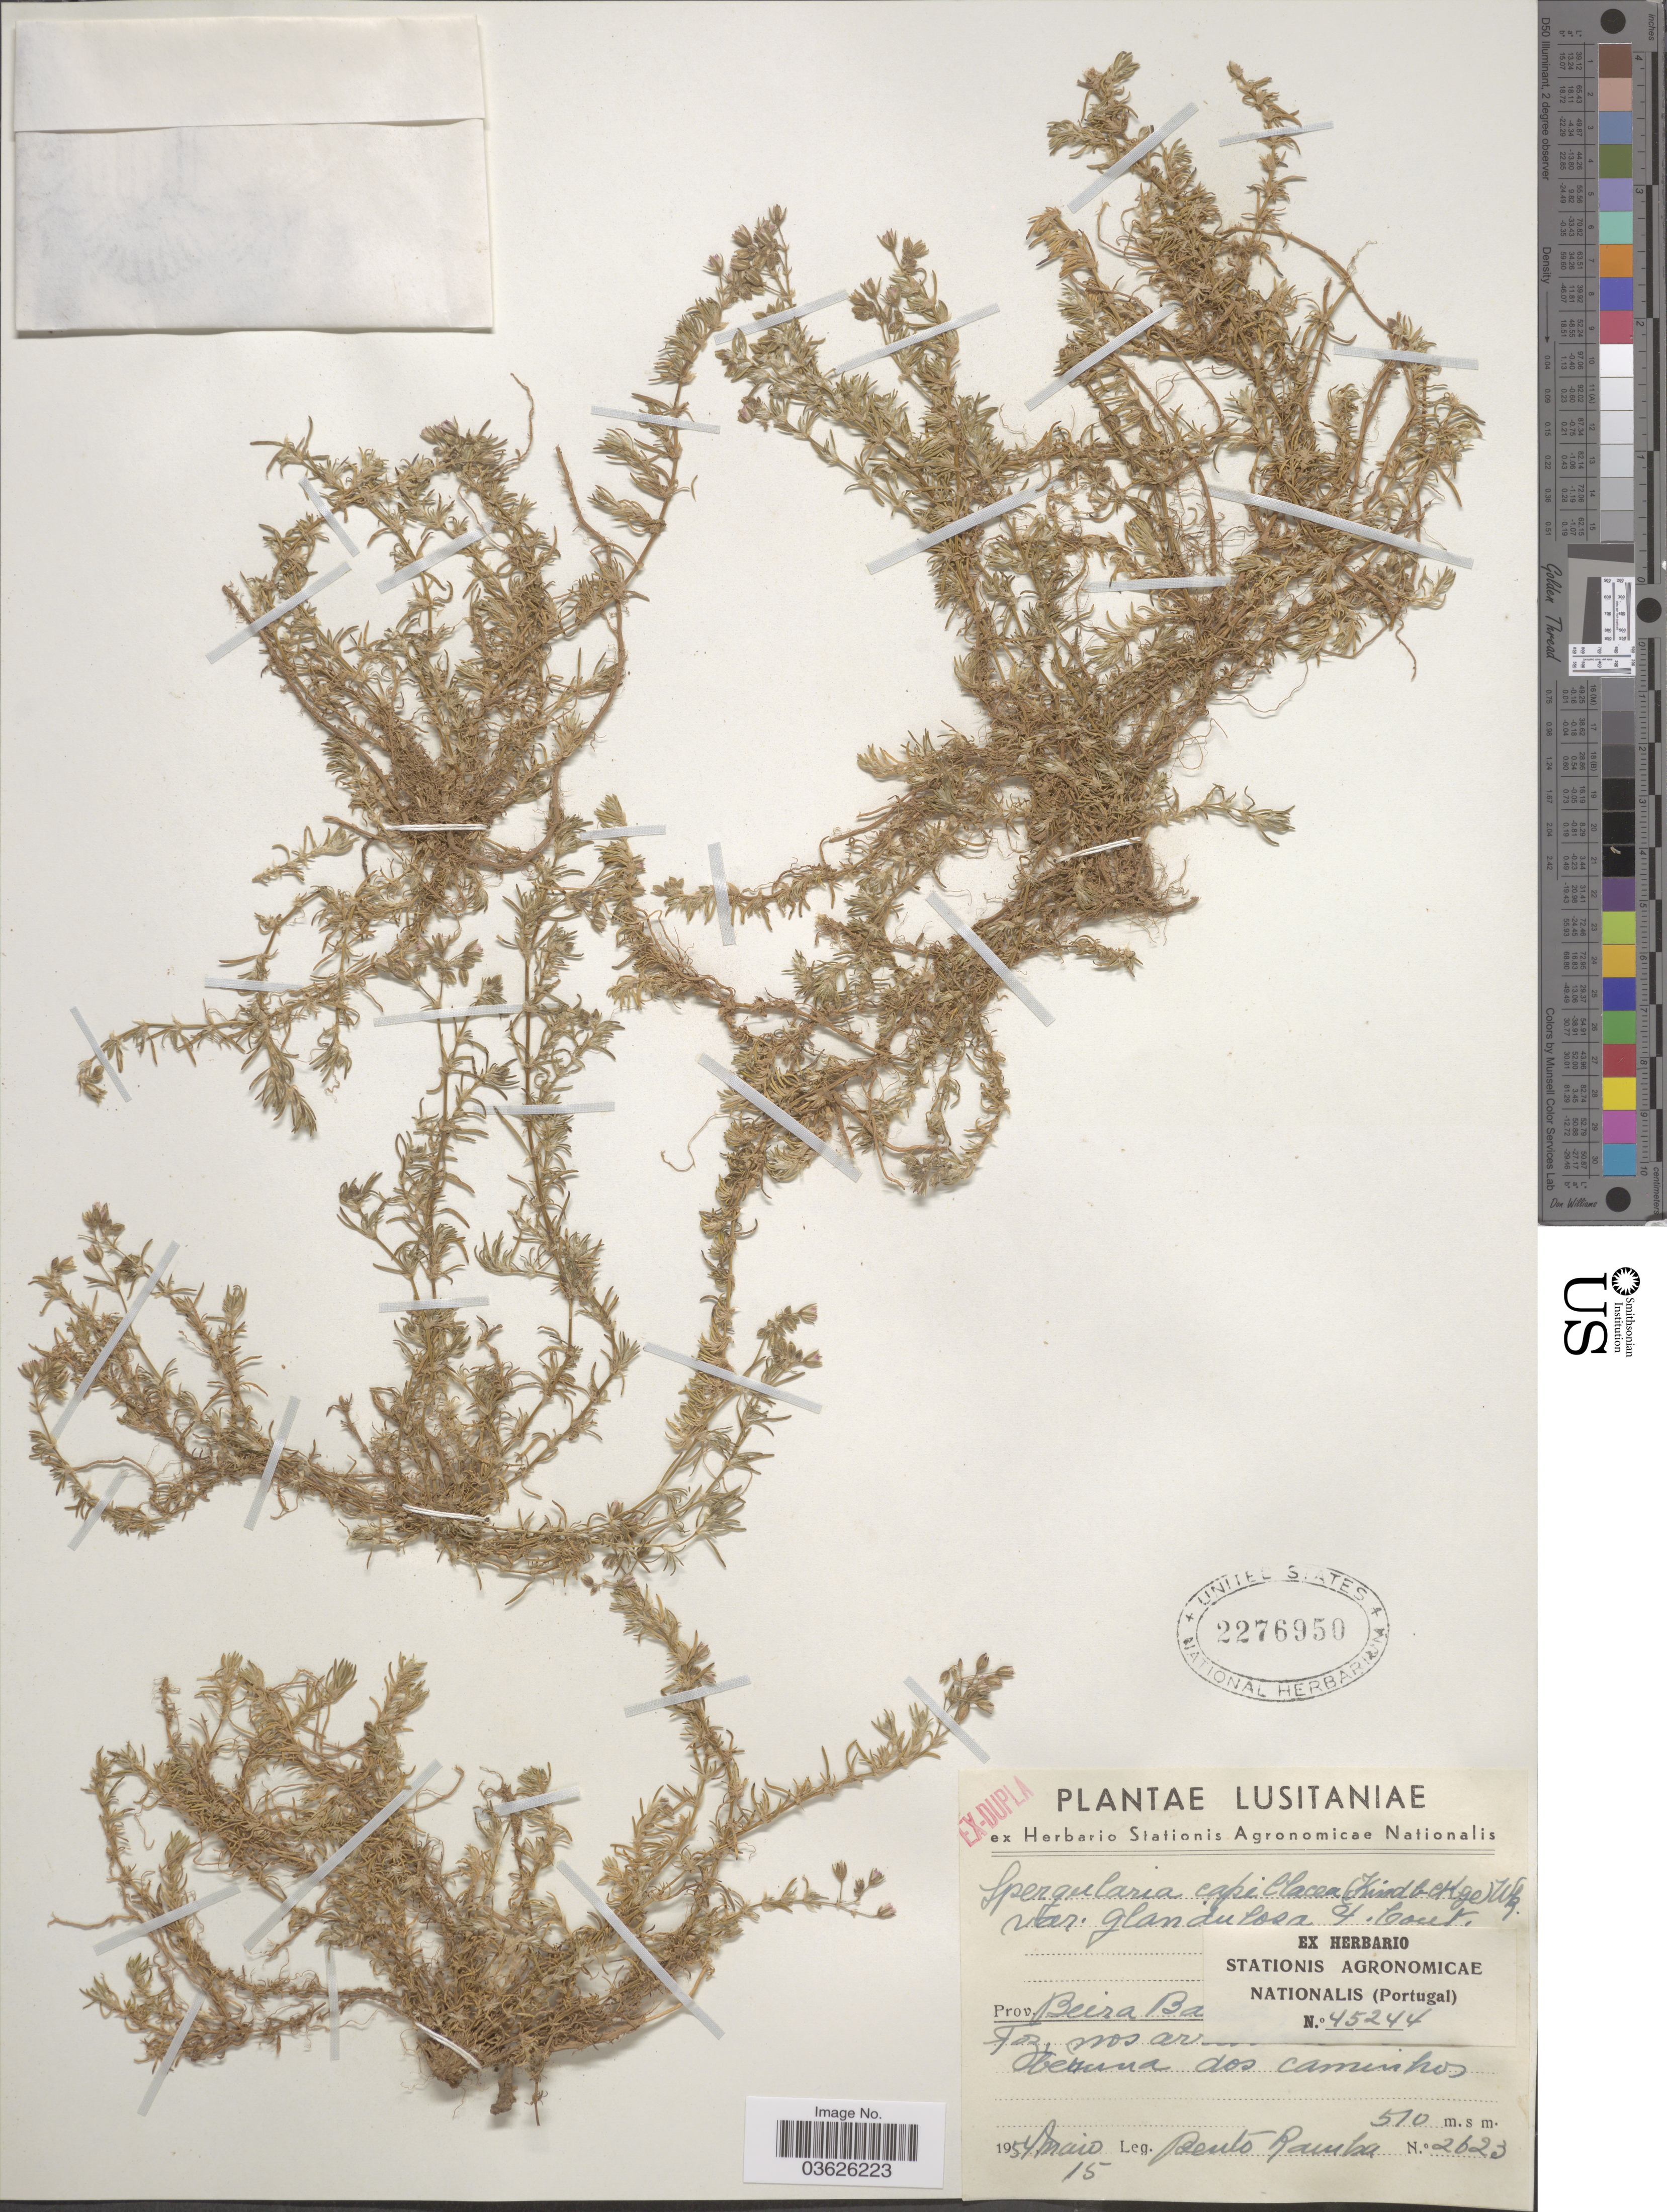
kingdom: Plantae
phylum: Tracheophyta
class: Magnoliopsida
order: Caryophyllales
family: Caryophyllaceae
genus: Spergularia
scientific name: Spergularia capillacea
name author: (Kindb. & Lange) Willk.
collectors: B. Rainha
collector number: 2623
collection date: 1954-05-15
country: Portugal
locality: Lusitaniae. Prov. Beira Ba [illegible text]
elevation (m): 510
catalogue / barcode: US 2276950